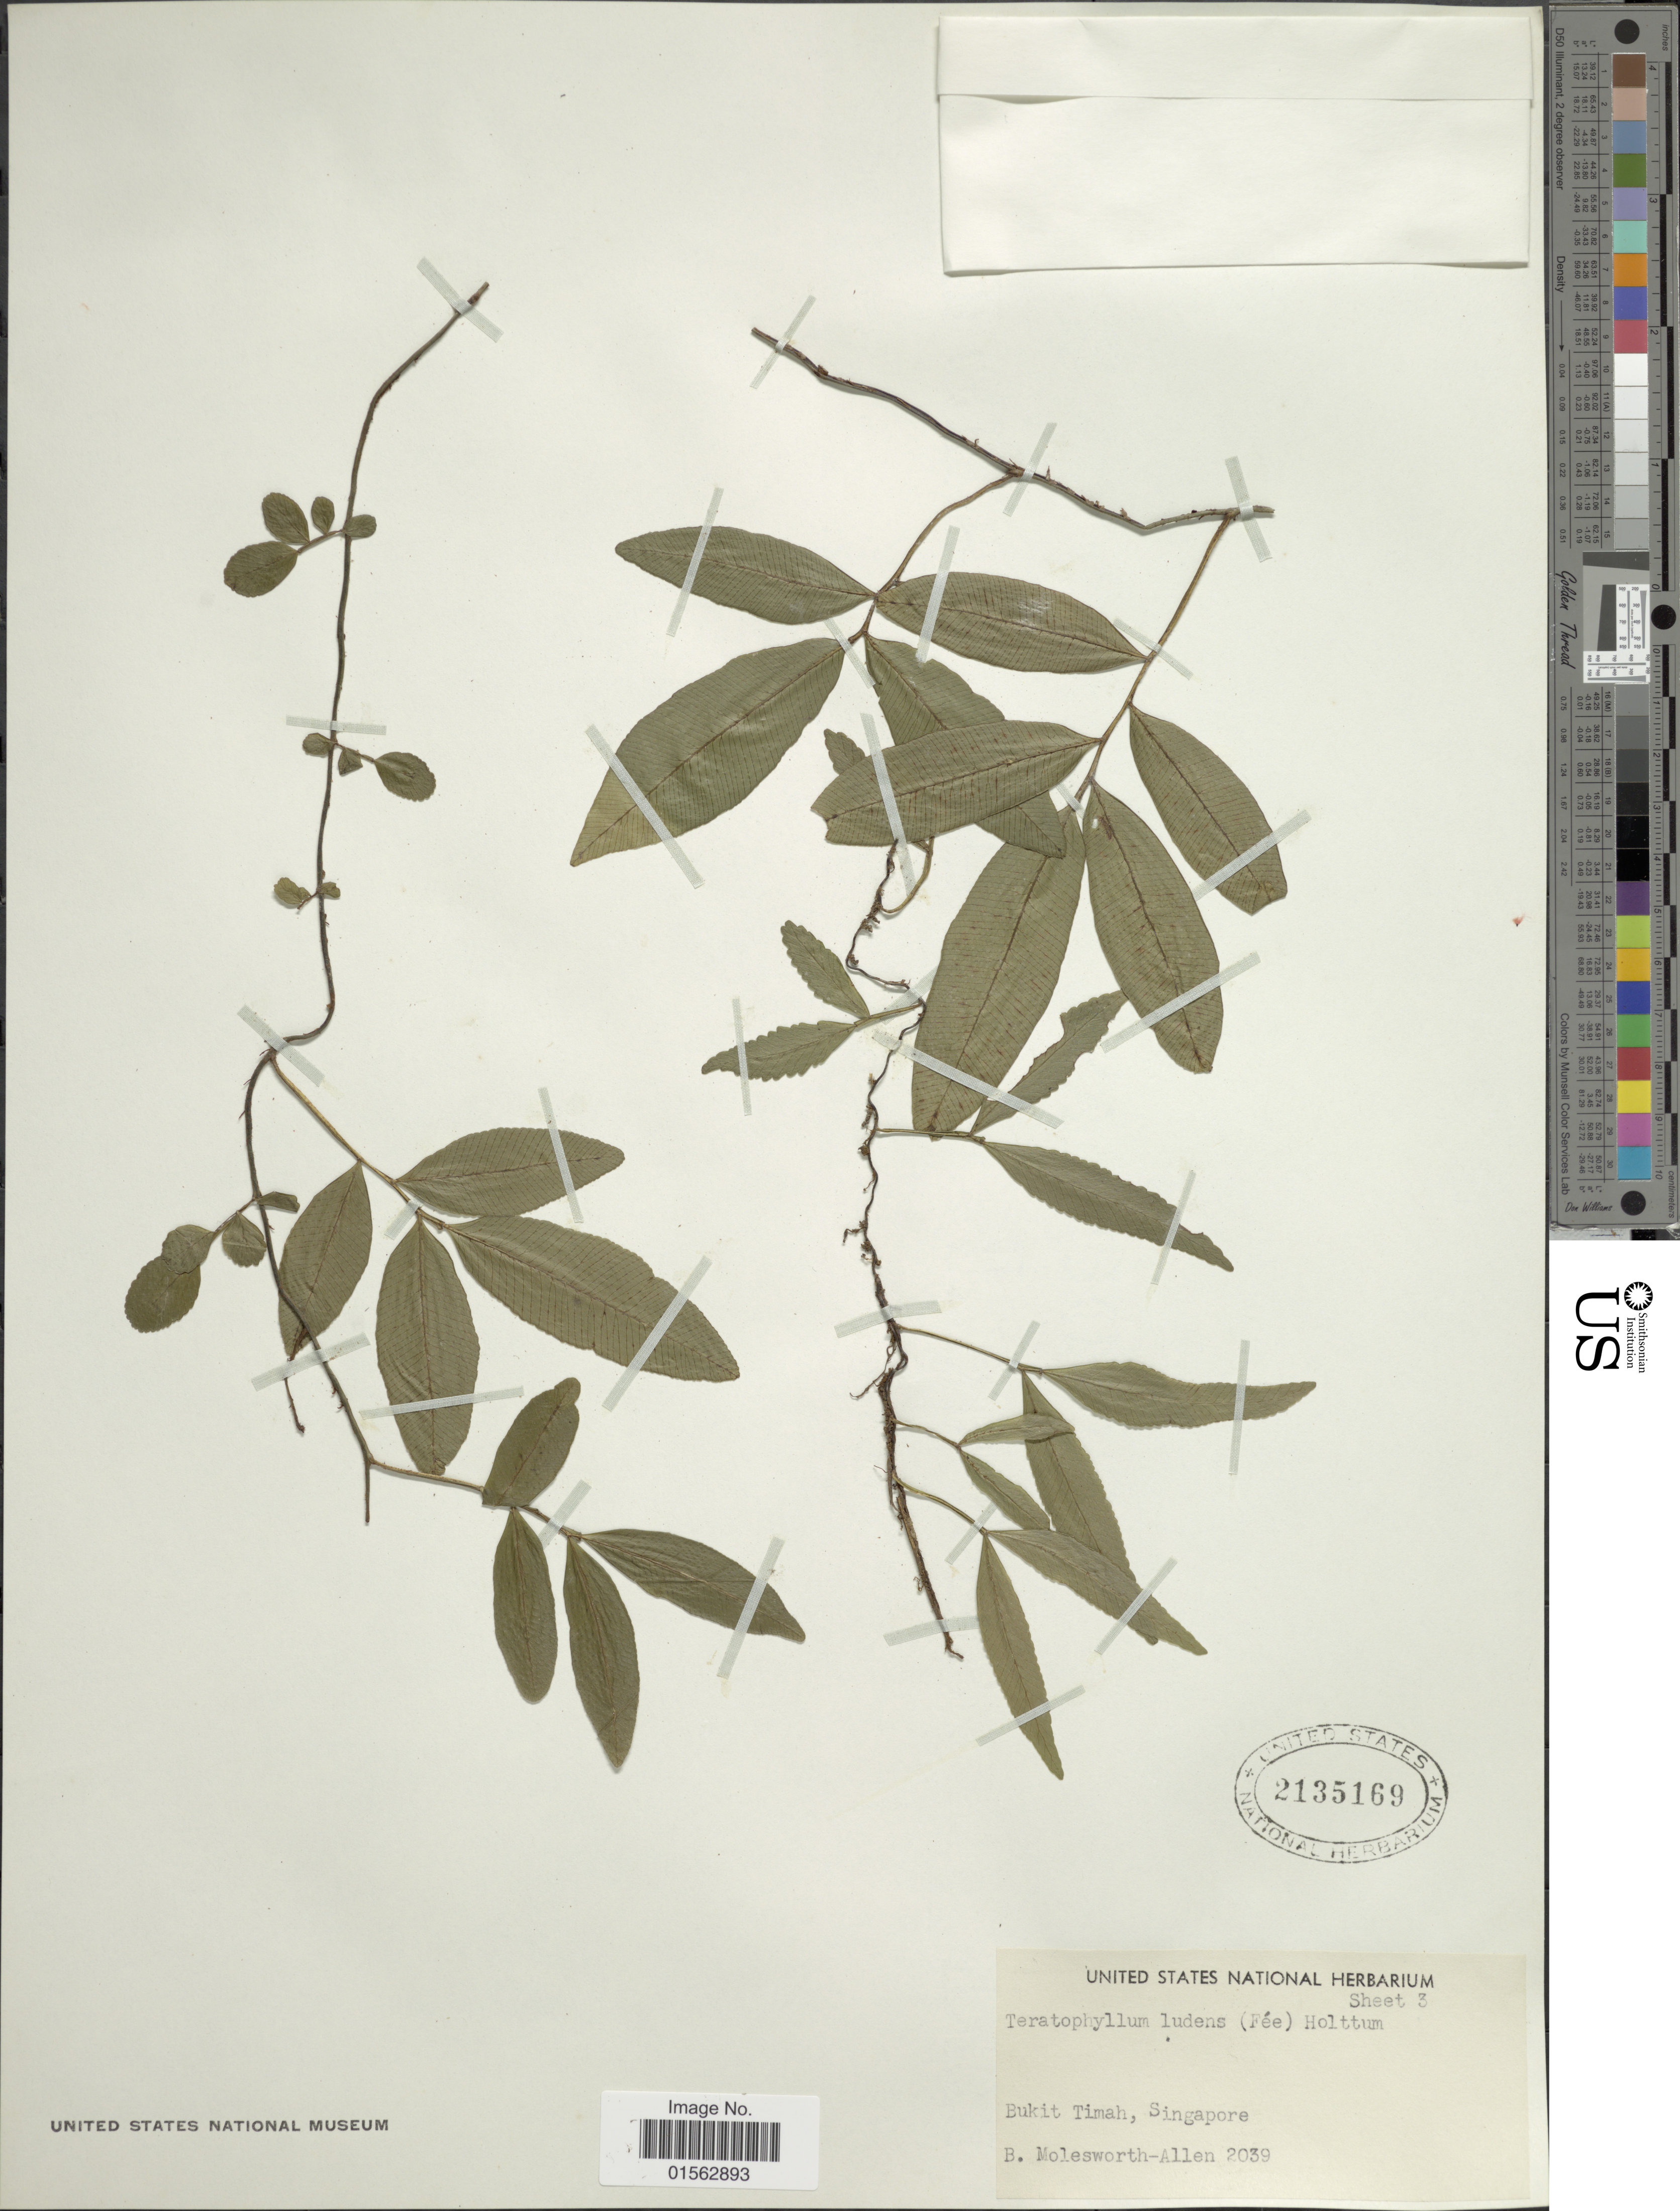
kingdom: Plantae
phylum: Tracheophyta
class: Polypodiopsida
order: Polypodiales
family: Dryopteridaceae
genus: Teratophyllum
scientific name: Teratophyllum ludens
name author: (Fée) Holttum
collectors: B. E. G. Molesworth-Allen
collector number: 2039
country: Singapore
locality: Bukit Timah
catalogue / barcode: US 2135169